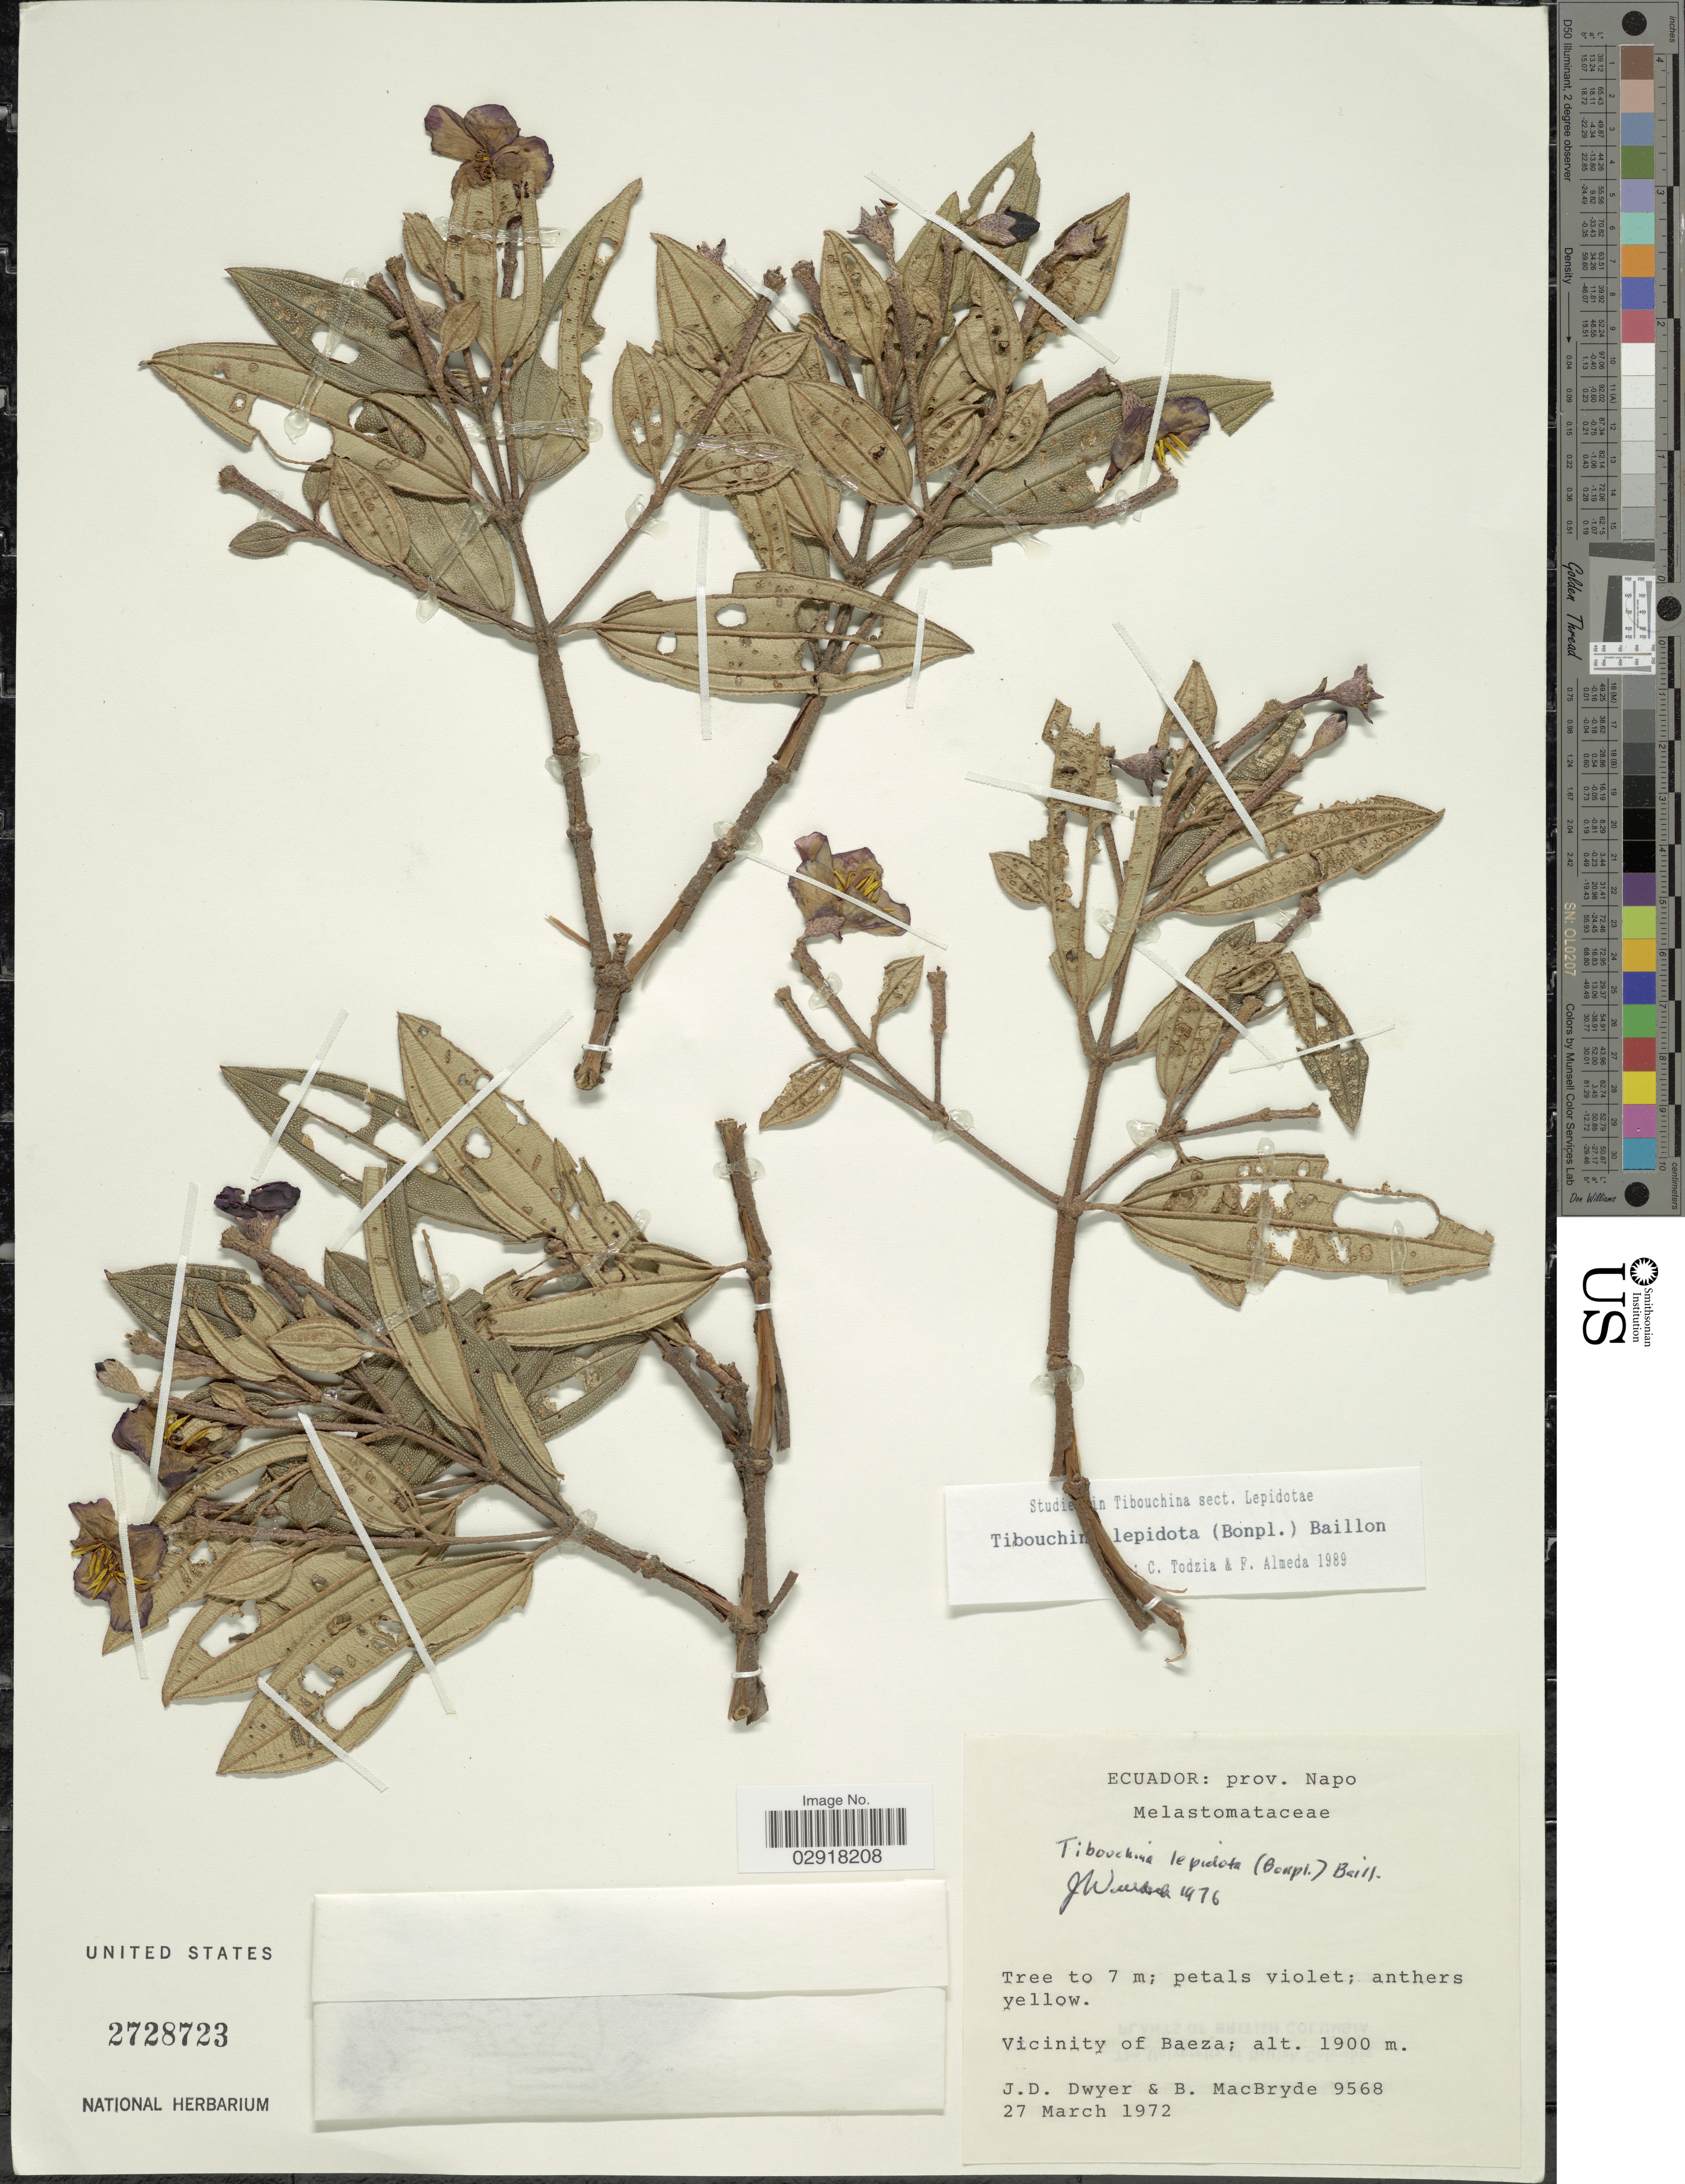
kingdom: Plantae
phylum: Tracheophyta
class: Magnoliopsida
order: Myrtales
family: Melastomataceae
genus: Andesanthus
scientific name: Andesanthus lepidotus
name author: (Humb. & Bonpl.) P.J.F. Guim. & Michelang.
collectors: J. D. Dwyer & B. MacBryde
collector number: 9568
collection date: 1972-03-27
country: Ecuador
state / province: Napo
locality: Vicinity of Baeza.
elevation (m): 1900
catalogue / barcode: US 2728723